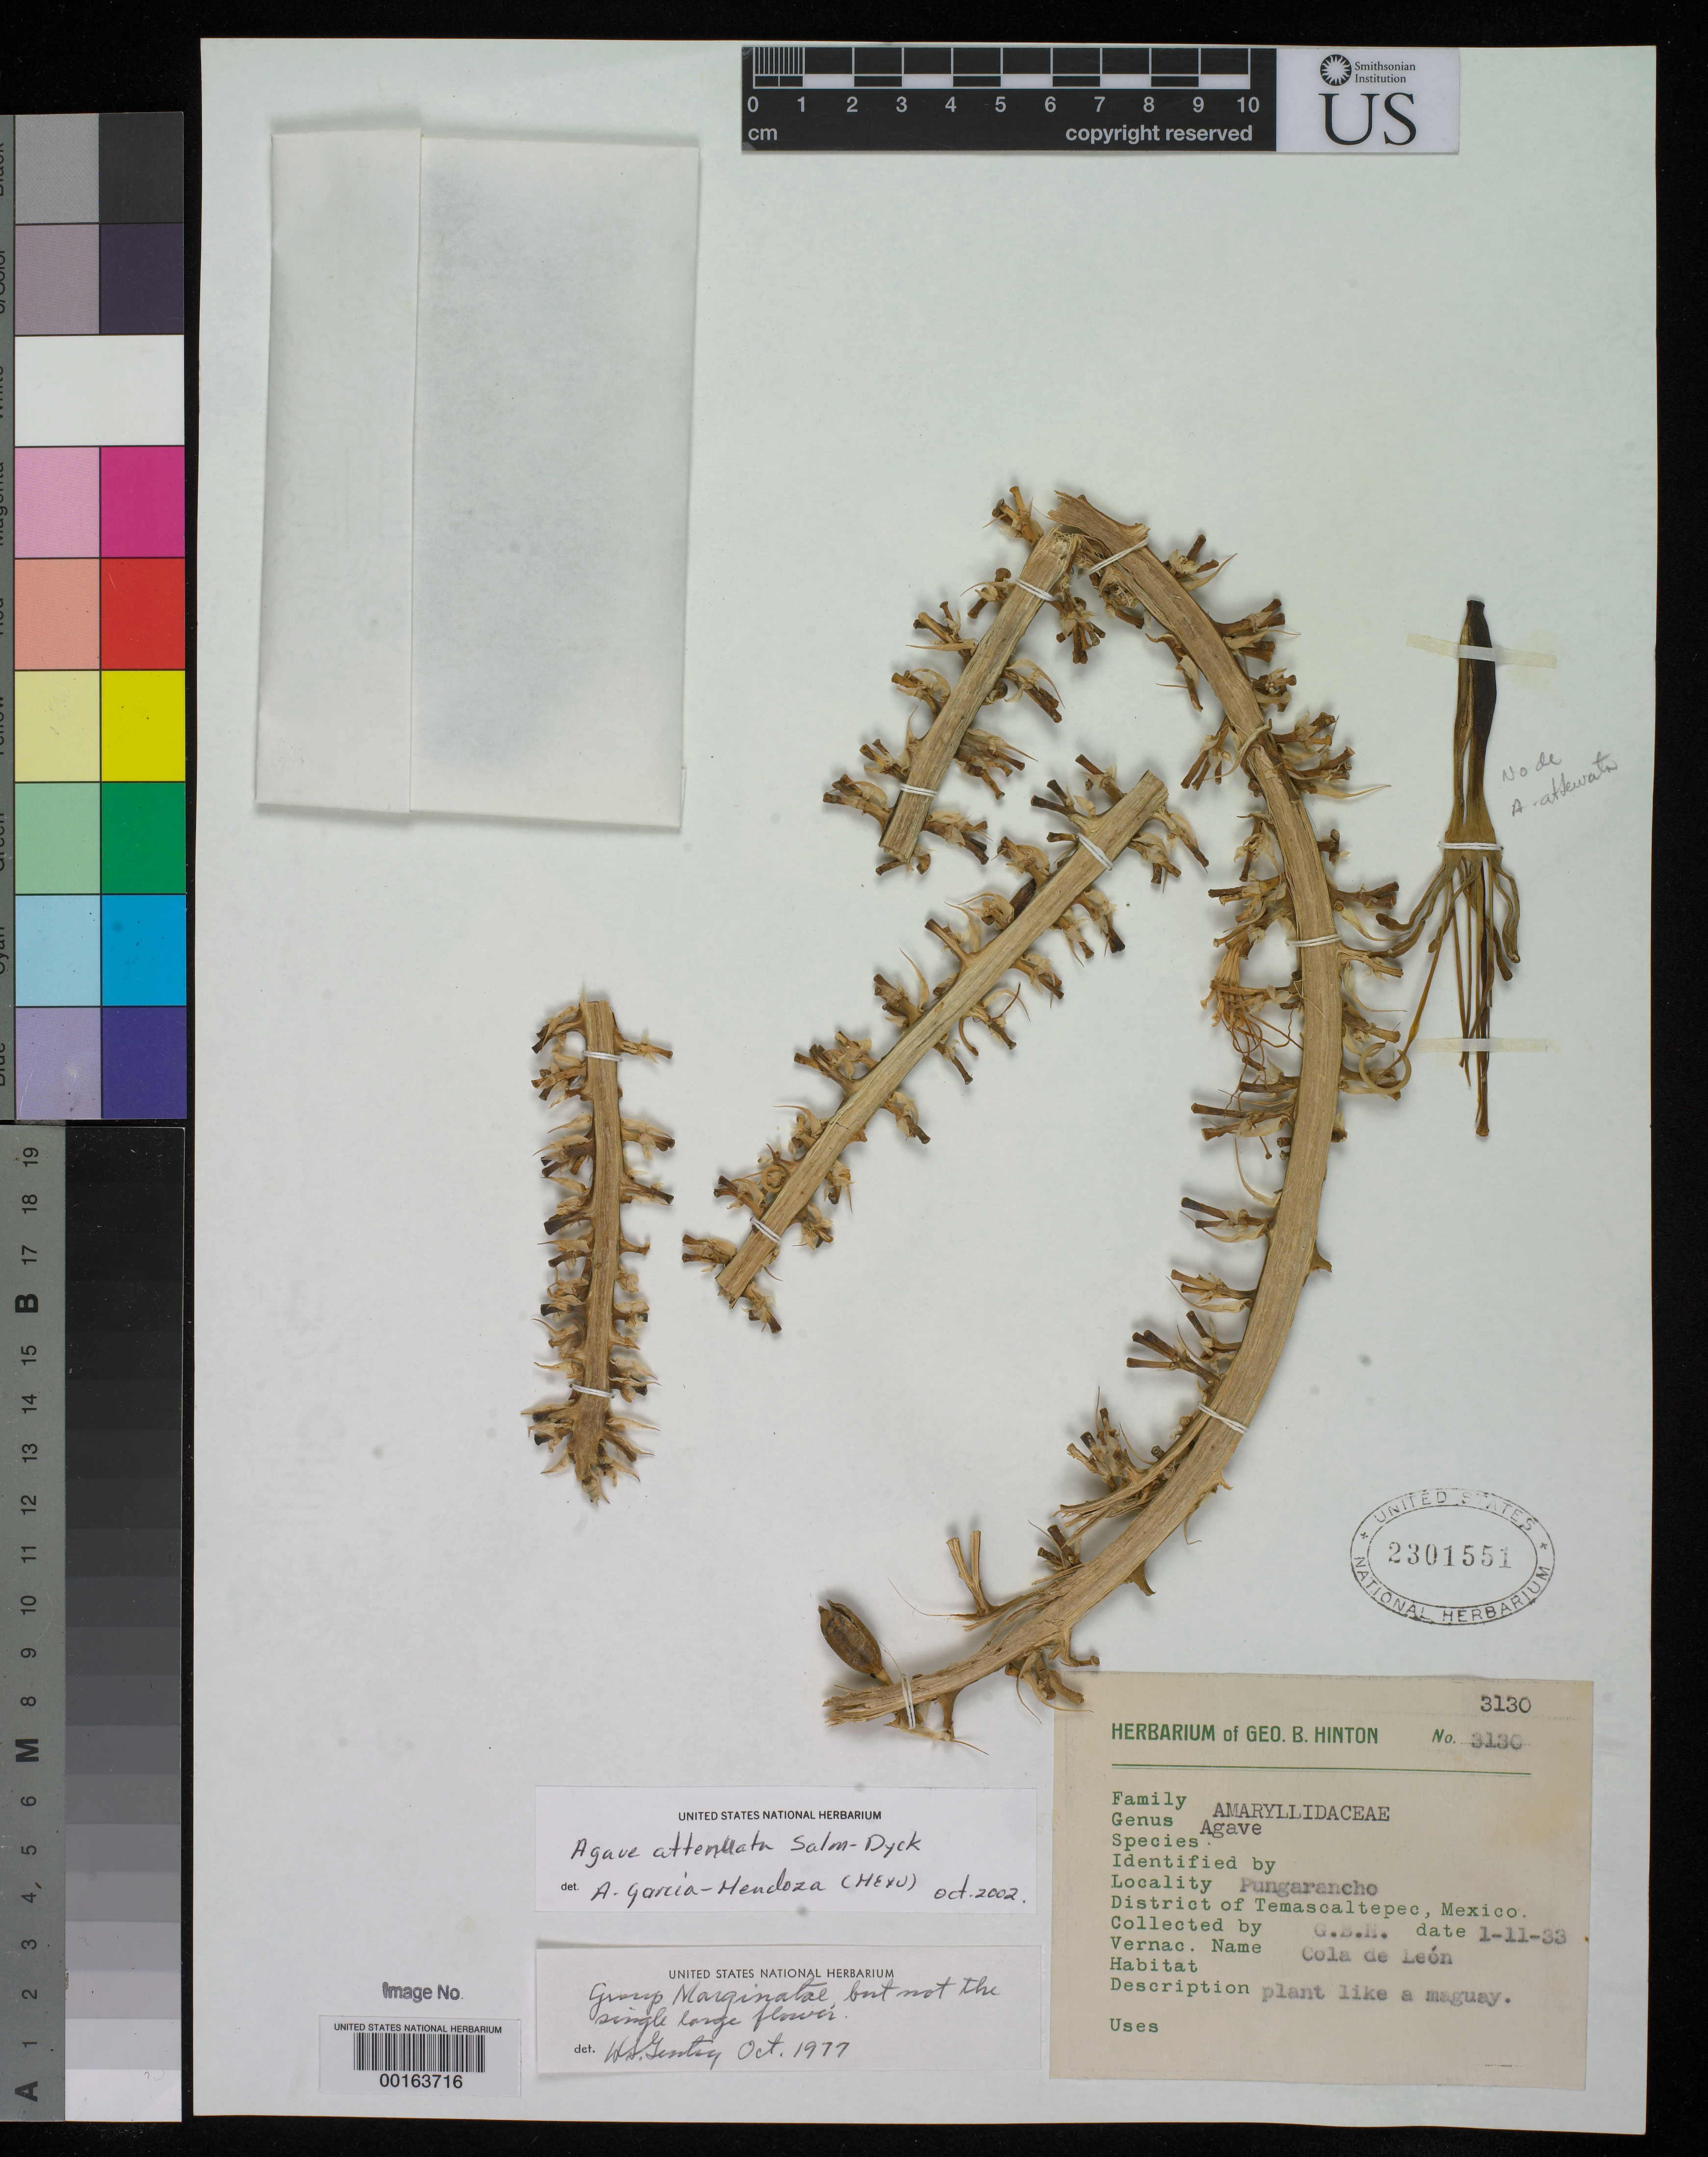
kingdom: Plantae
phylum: Tracheophyta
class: Liliopsida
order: Asparagales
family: Asparagaceae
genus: Agave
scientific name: Agave attenuata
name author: Salm-Dyck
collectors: G. B. Hinton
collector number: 3130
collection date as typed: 01 Nov 1933 or 11 Jan 1933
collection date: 1933-01-11 or 1933-11-01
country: Mexico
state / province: México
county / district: Temascaltepec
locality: Pungarancho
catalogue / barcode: US 2301551